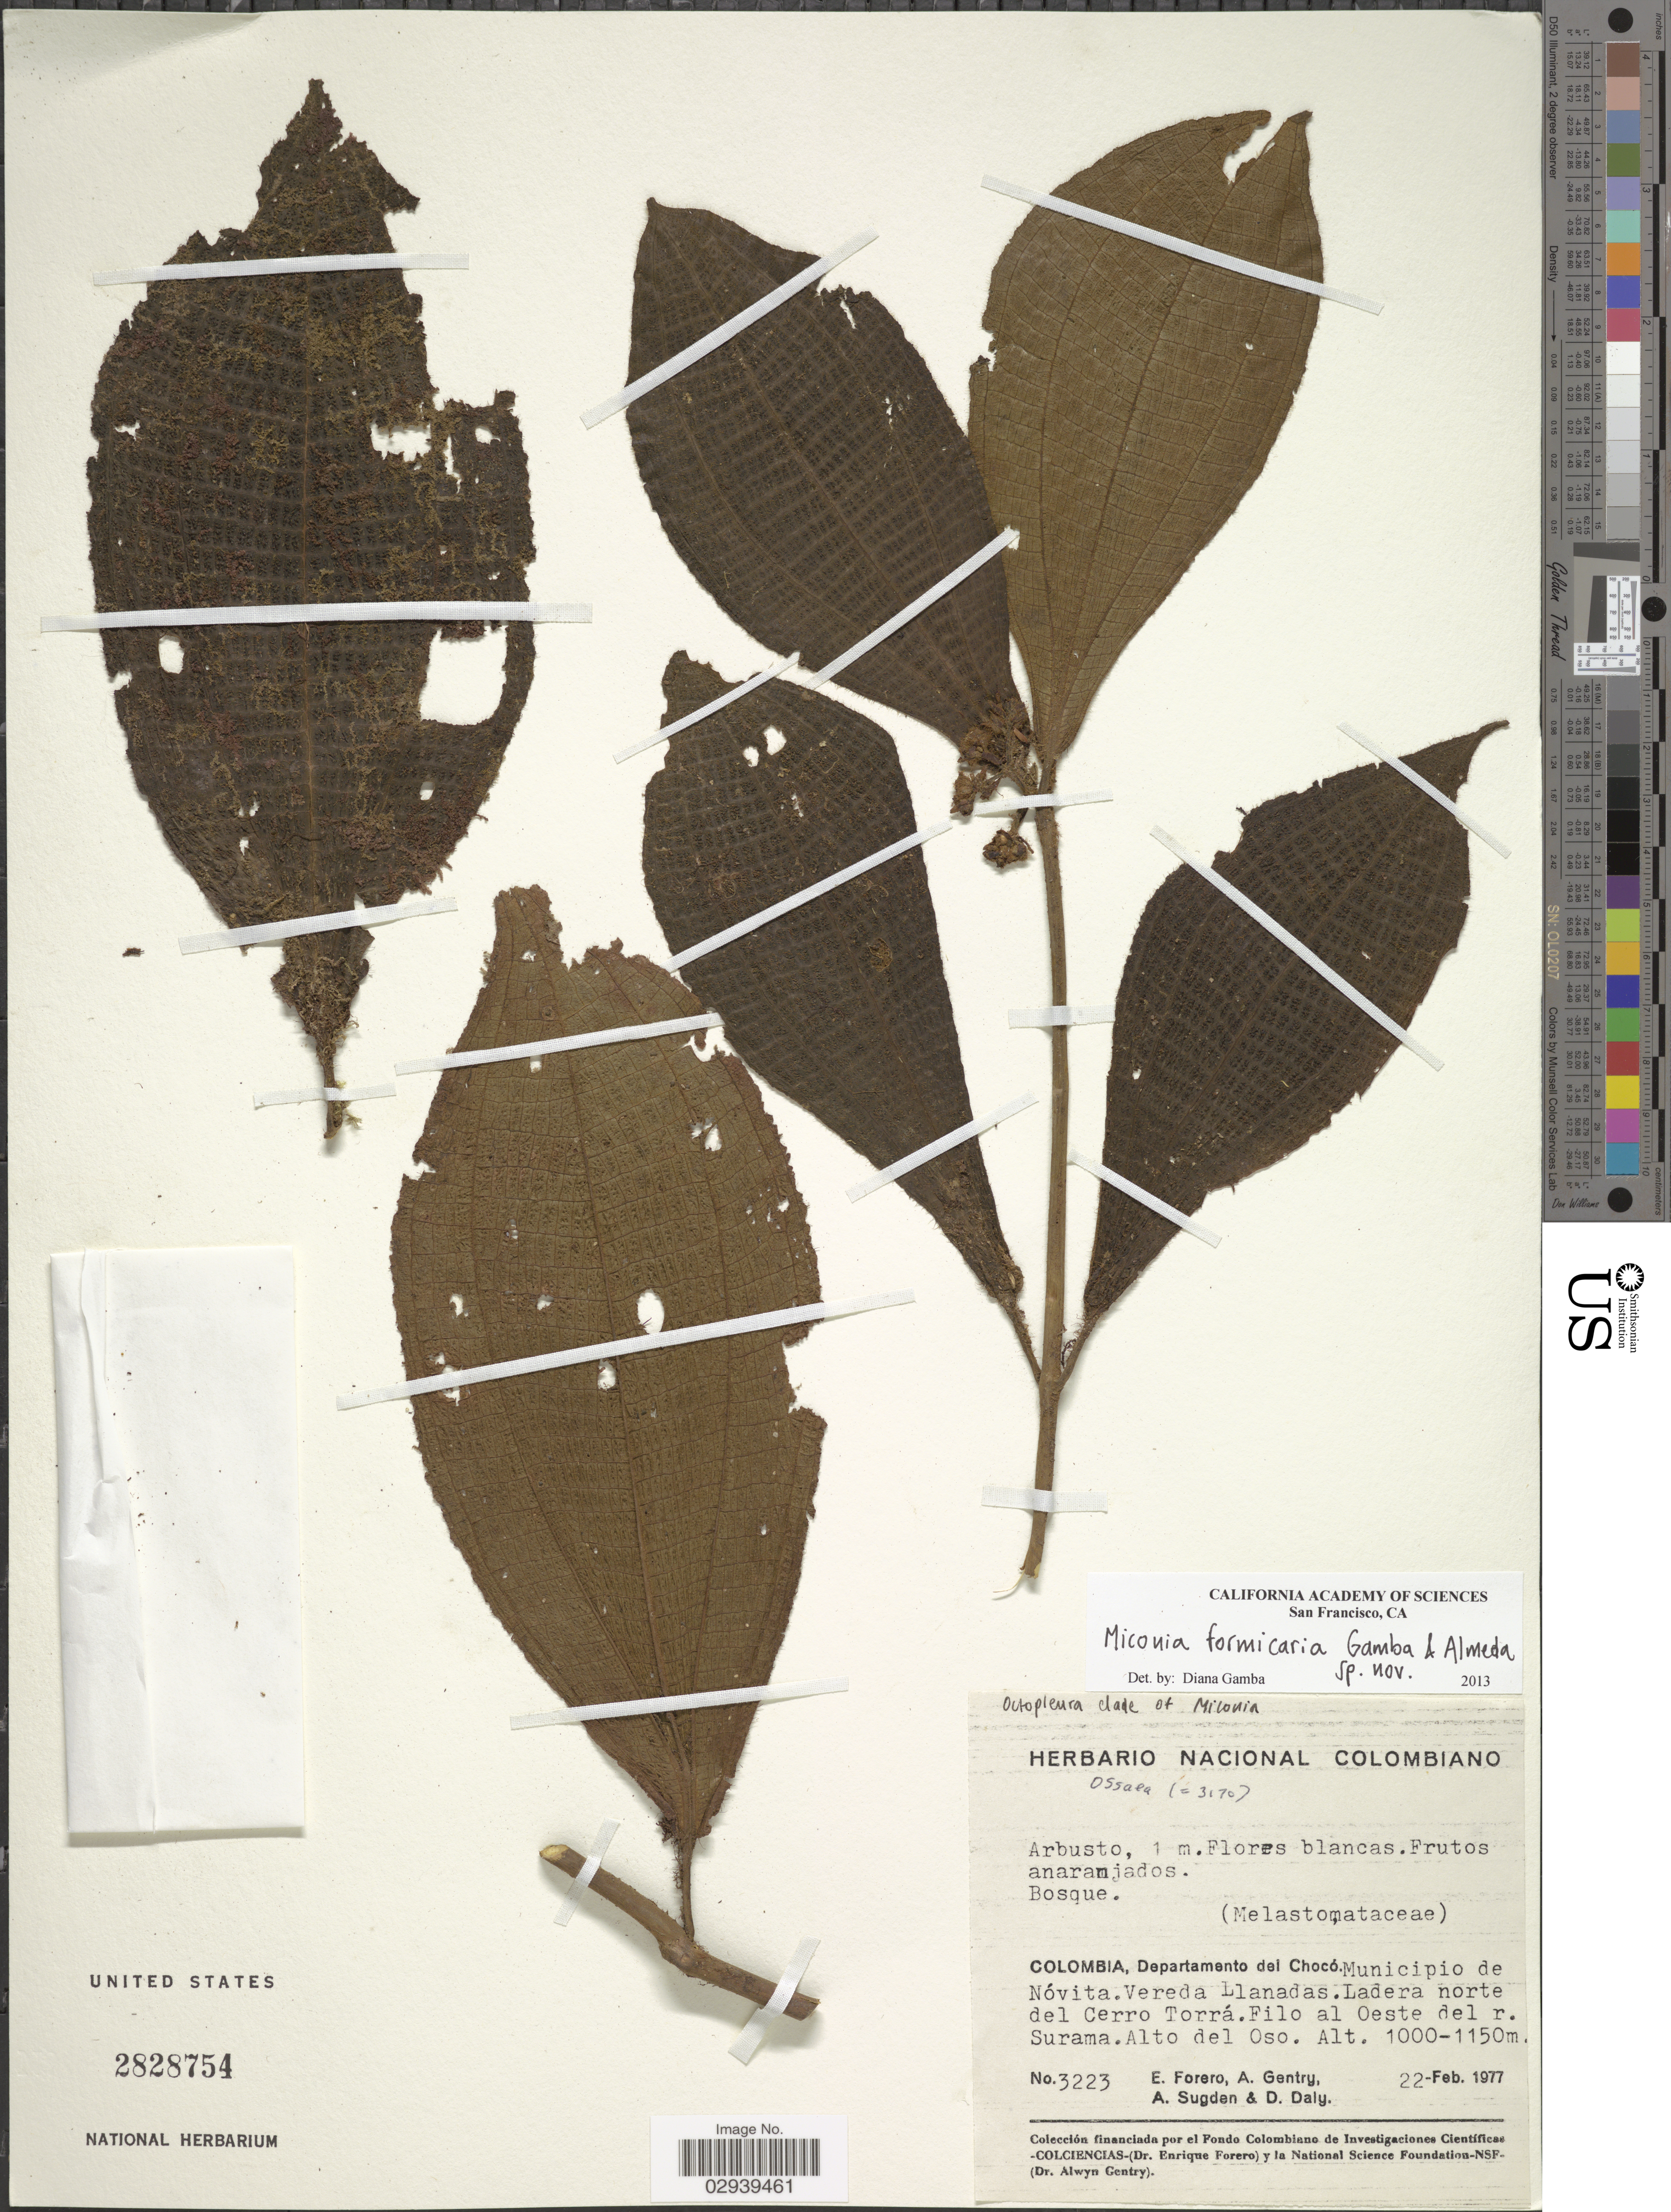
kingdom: Plantae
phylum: Tracheophyta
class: Magnoliopsida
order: Myrtales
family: Melastomataceae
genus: Miconia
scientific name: Miconia formicaria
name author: Gamba & Almeda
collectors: E. Forero, A. H. Gentry, A. Sugden & D. C. Daly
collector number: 3223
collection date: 1977-02-22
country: Colombia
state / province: Chocó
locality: Departamento del Chocó. Municipio de Nóvita. Vereda Llanadas. Ladera norte del Cerro Torrá. Fila al Oeste del r. Surama. Camino al Alto del Oso.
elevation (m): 1000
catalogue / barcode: US 2828754